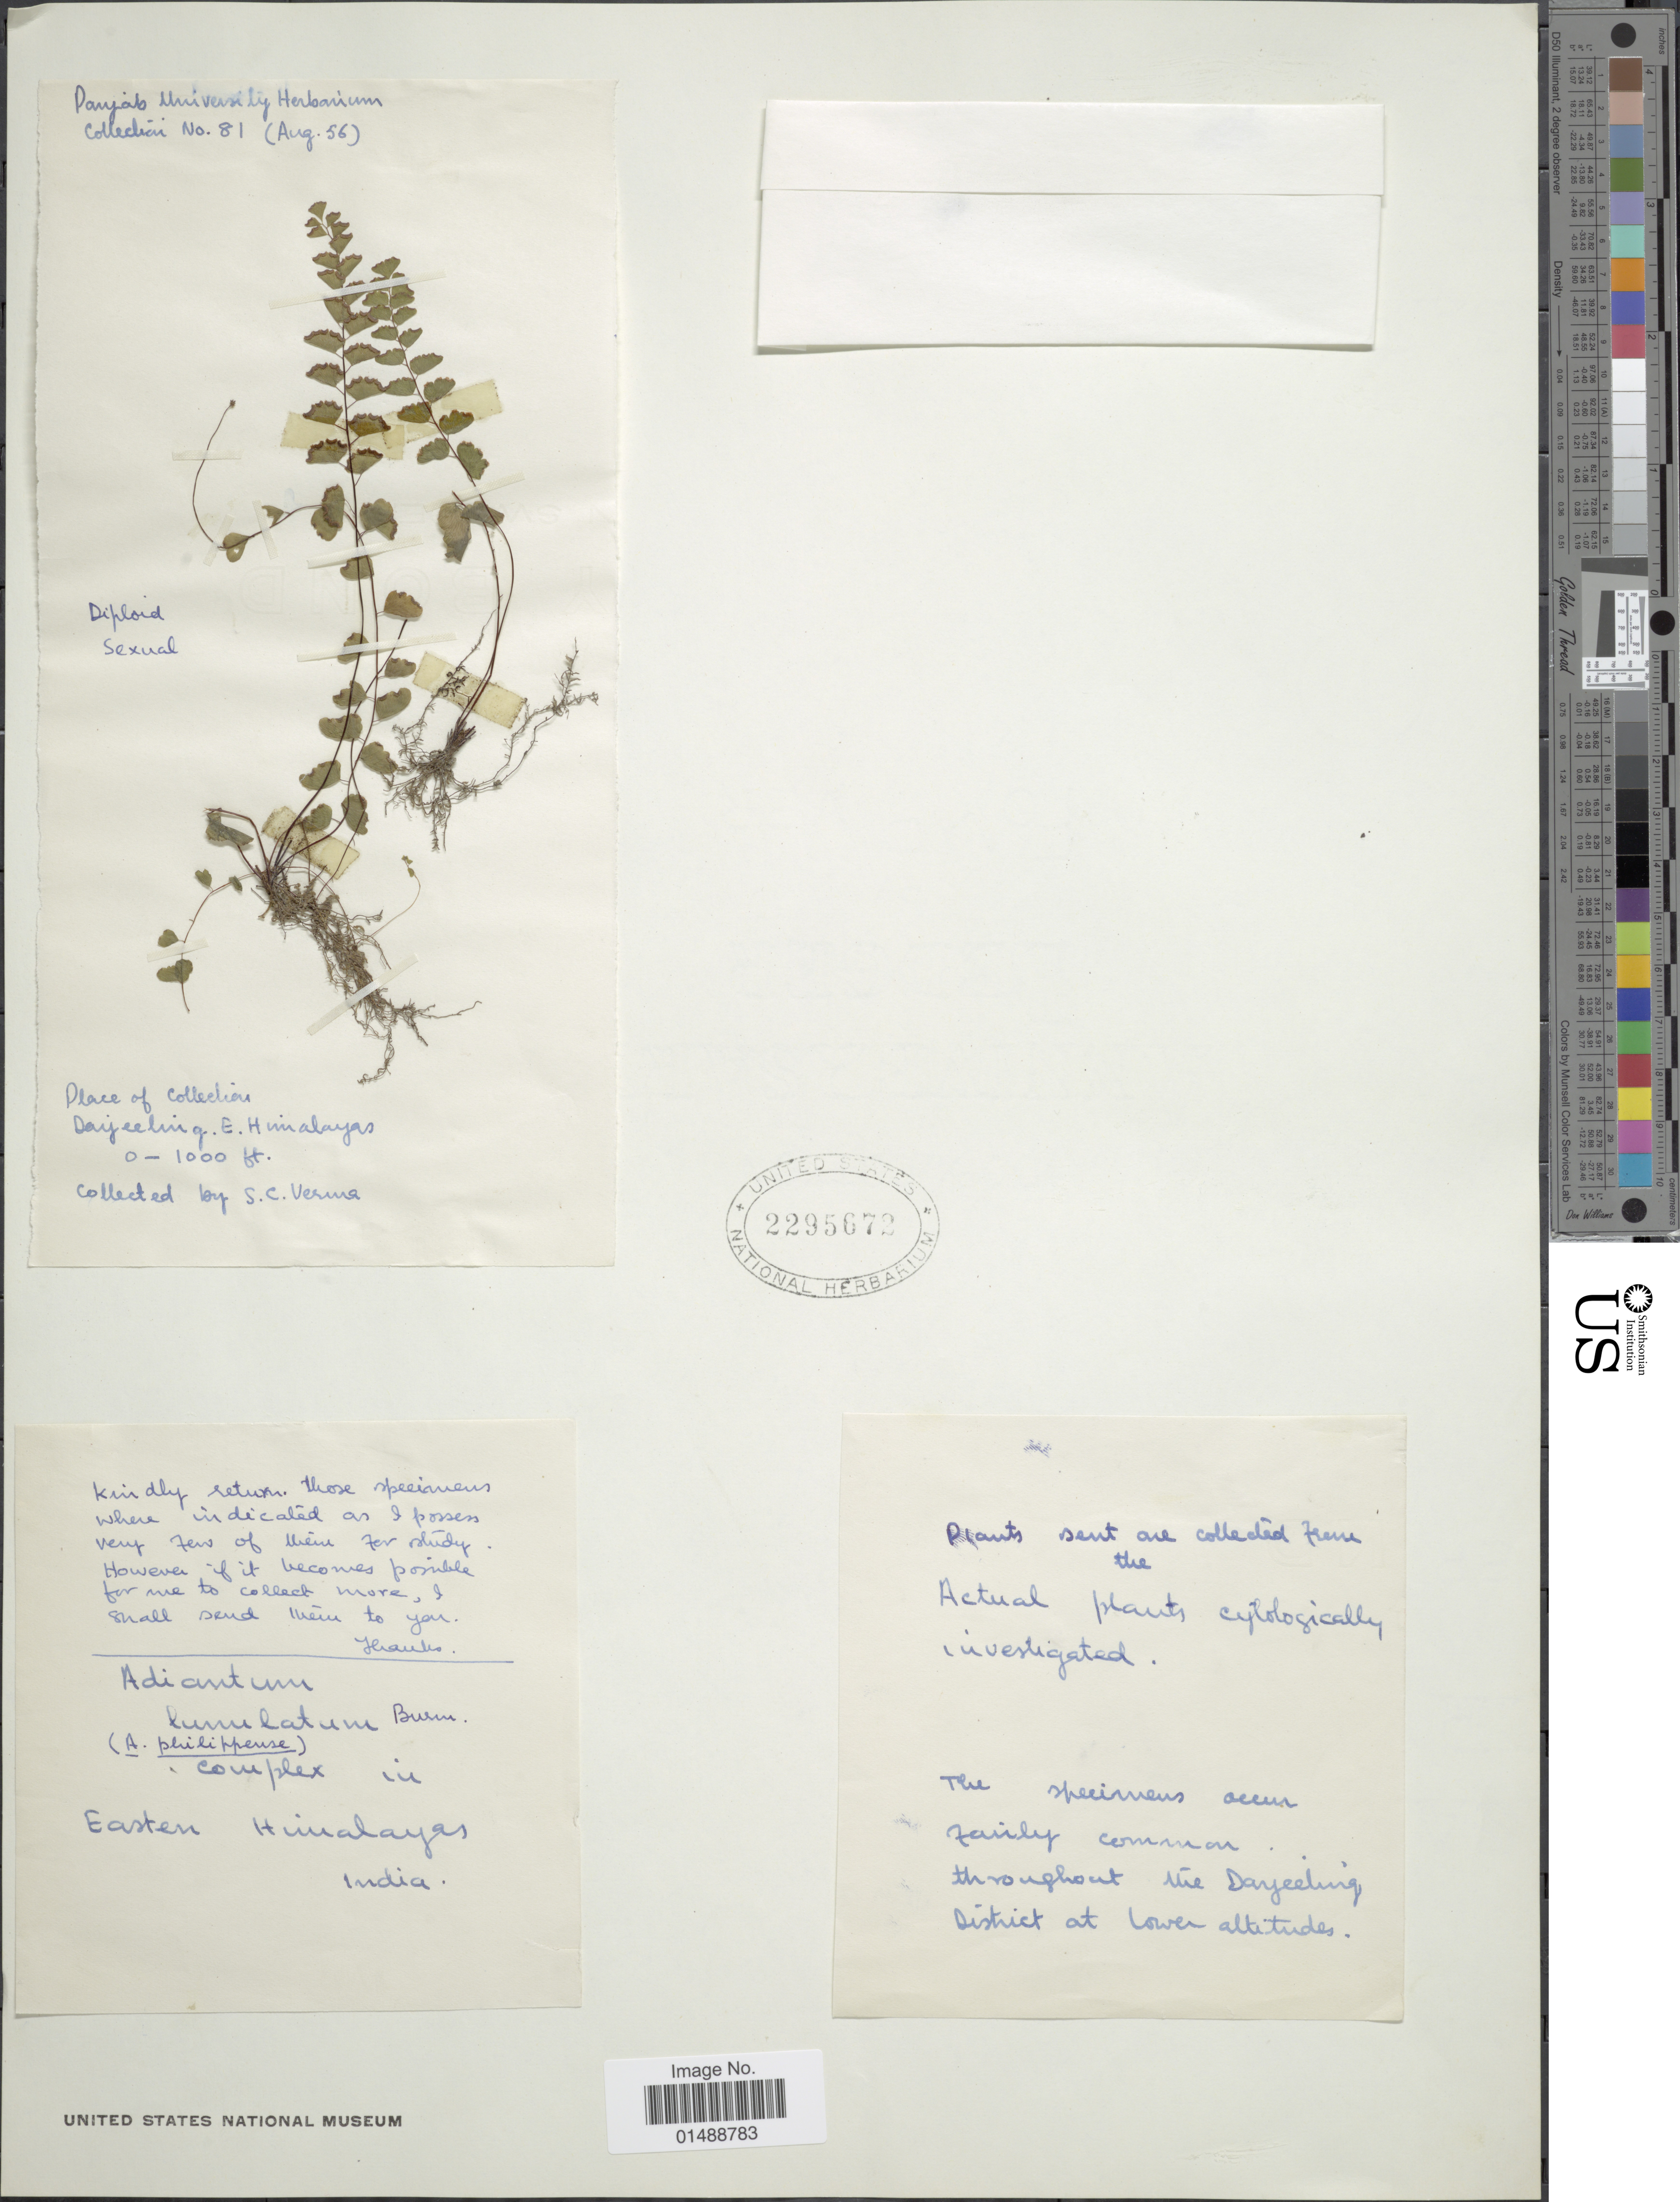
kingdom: Plantae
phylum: Tracheophyta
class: Polypodiopsida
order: Polypodiales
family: Pteridaceae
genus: Adiantum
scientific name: Adiantum philippense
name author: L.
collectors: S. Verma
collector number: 81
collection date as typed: Transcribed d/m/y: /8/56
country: India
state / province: West Bengal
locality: Darjeeling, E. Himalayas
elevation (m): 0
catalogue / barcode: US 2295672